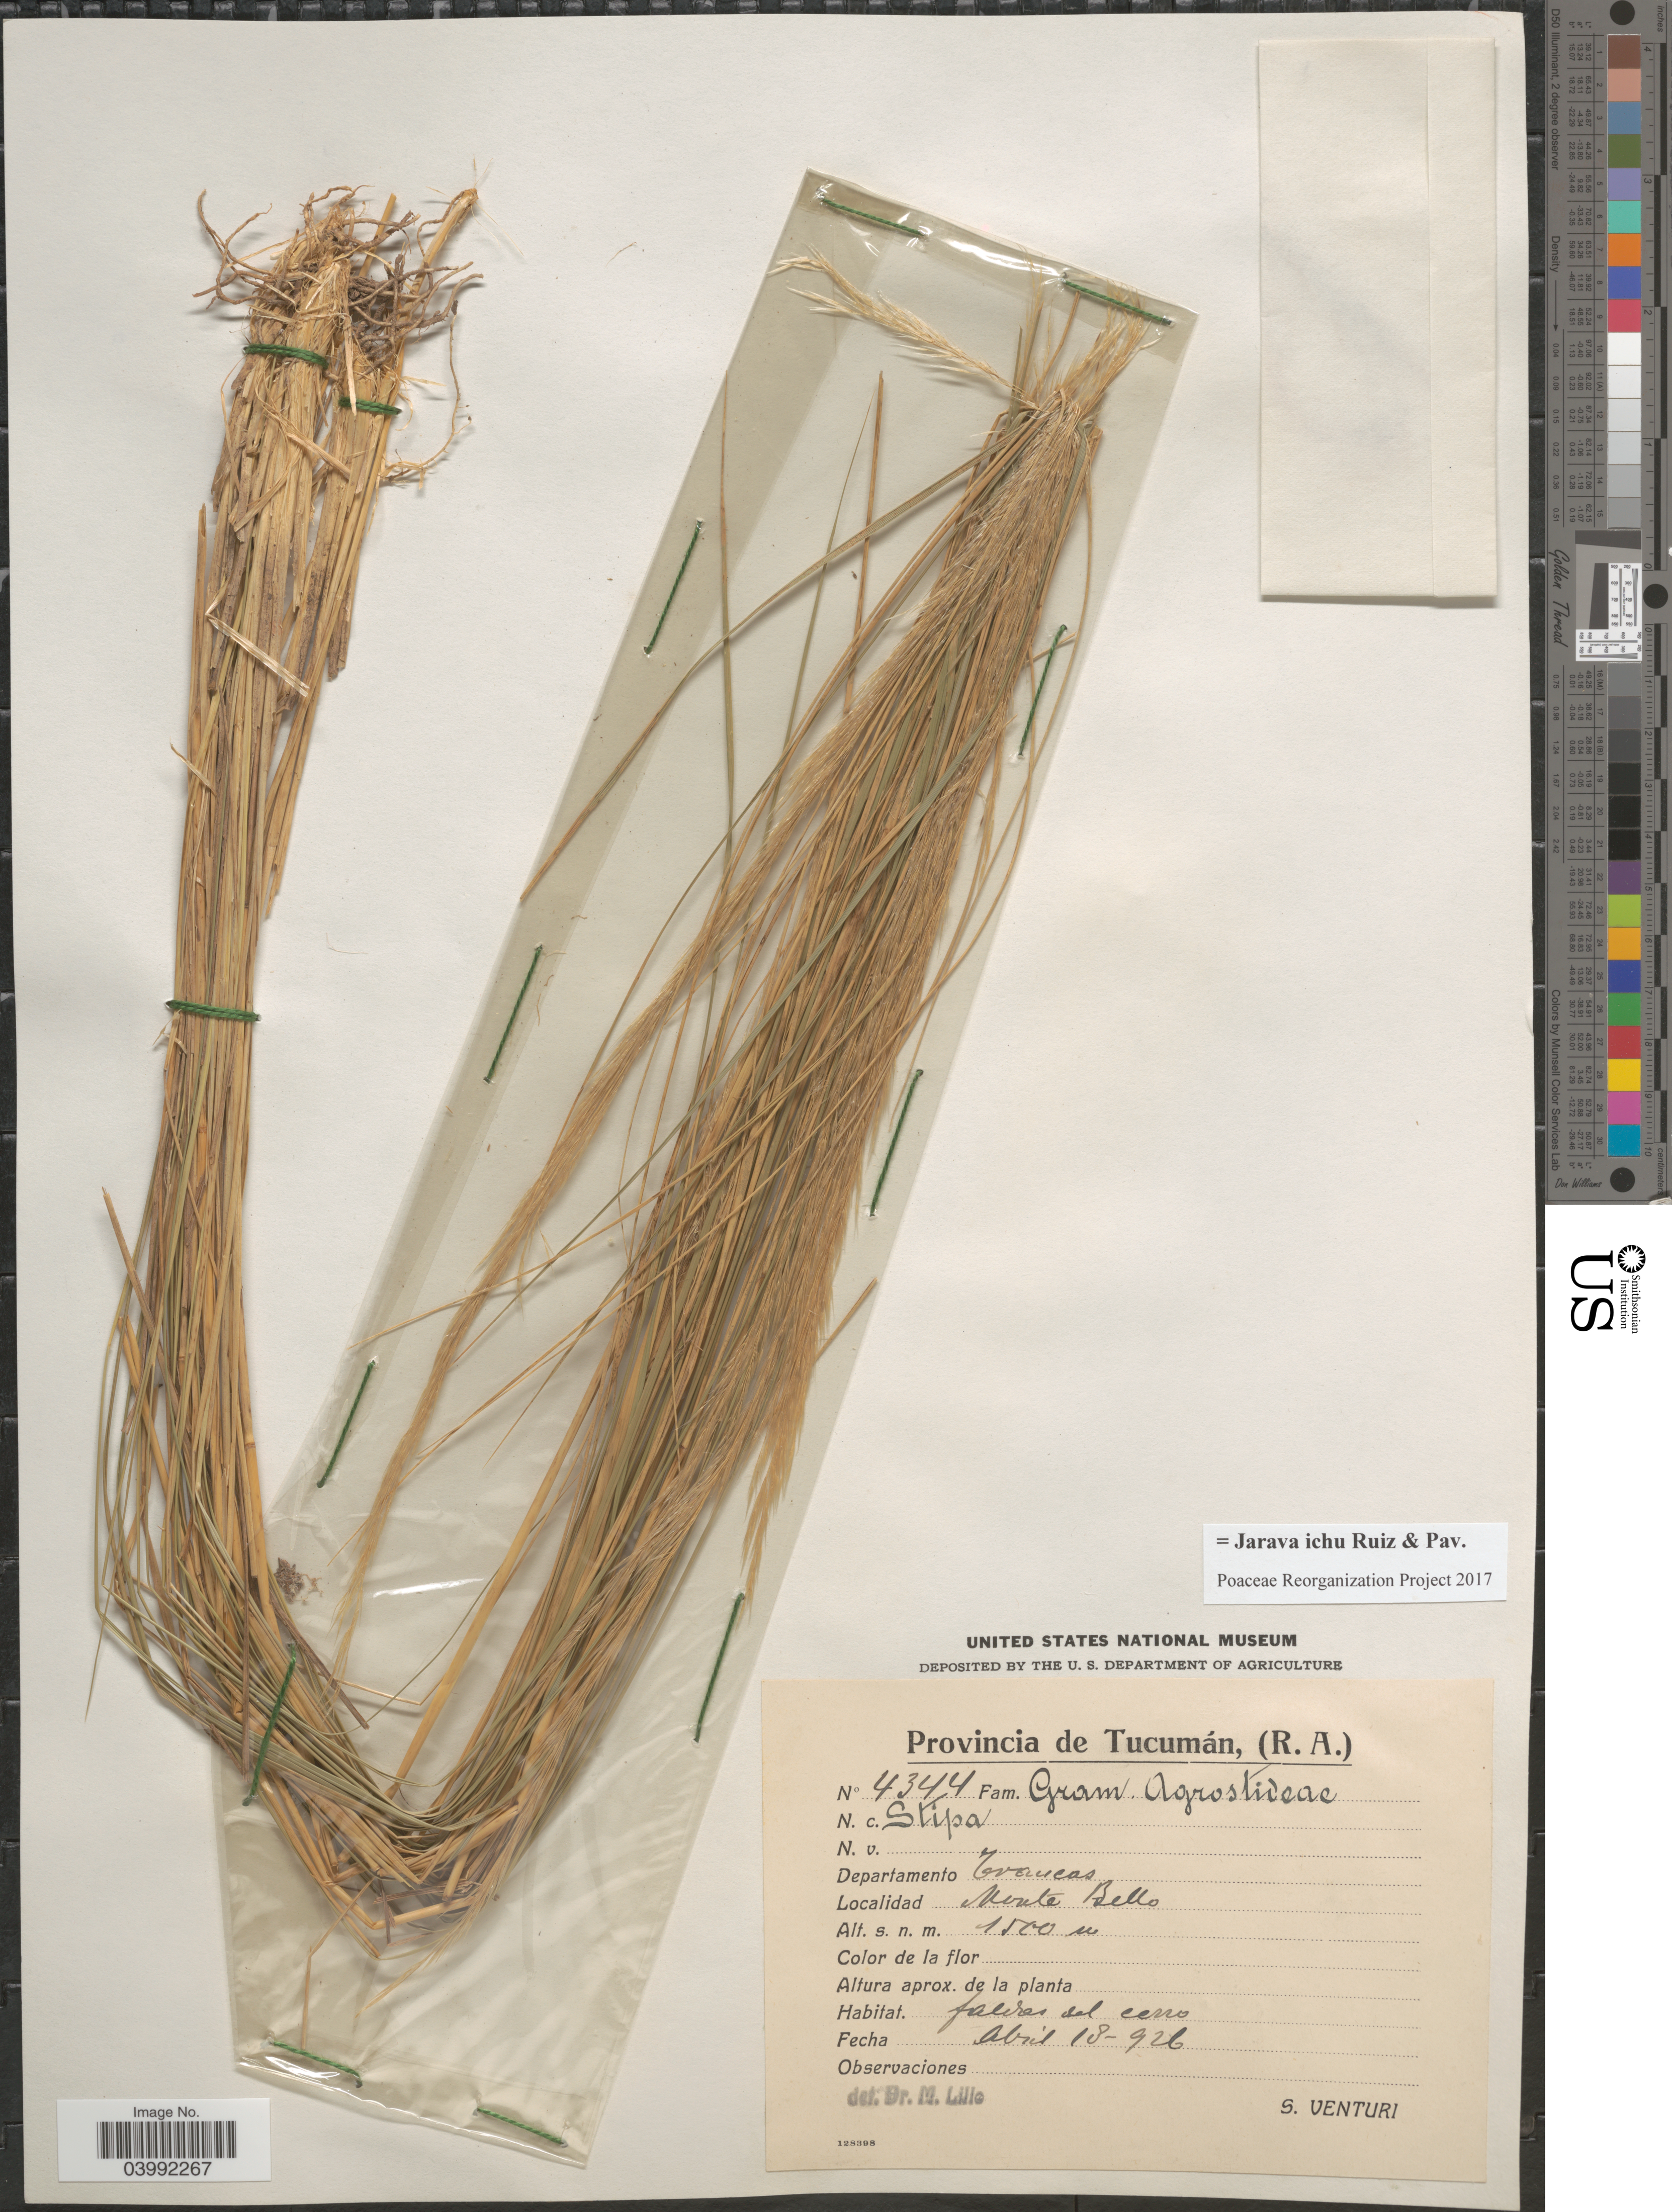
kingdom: Plantae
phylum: Tracheophyta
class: Liliopsida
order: Poales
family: Poaceae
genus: Jarava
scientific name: Jarava ichu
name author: Ruiz & Pav.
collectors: S. Venturi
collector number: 4344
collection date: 1926-04-18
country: Argentina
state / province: Tucuman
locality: Departamento Trancas. Monte Bello.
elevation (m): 1500